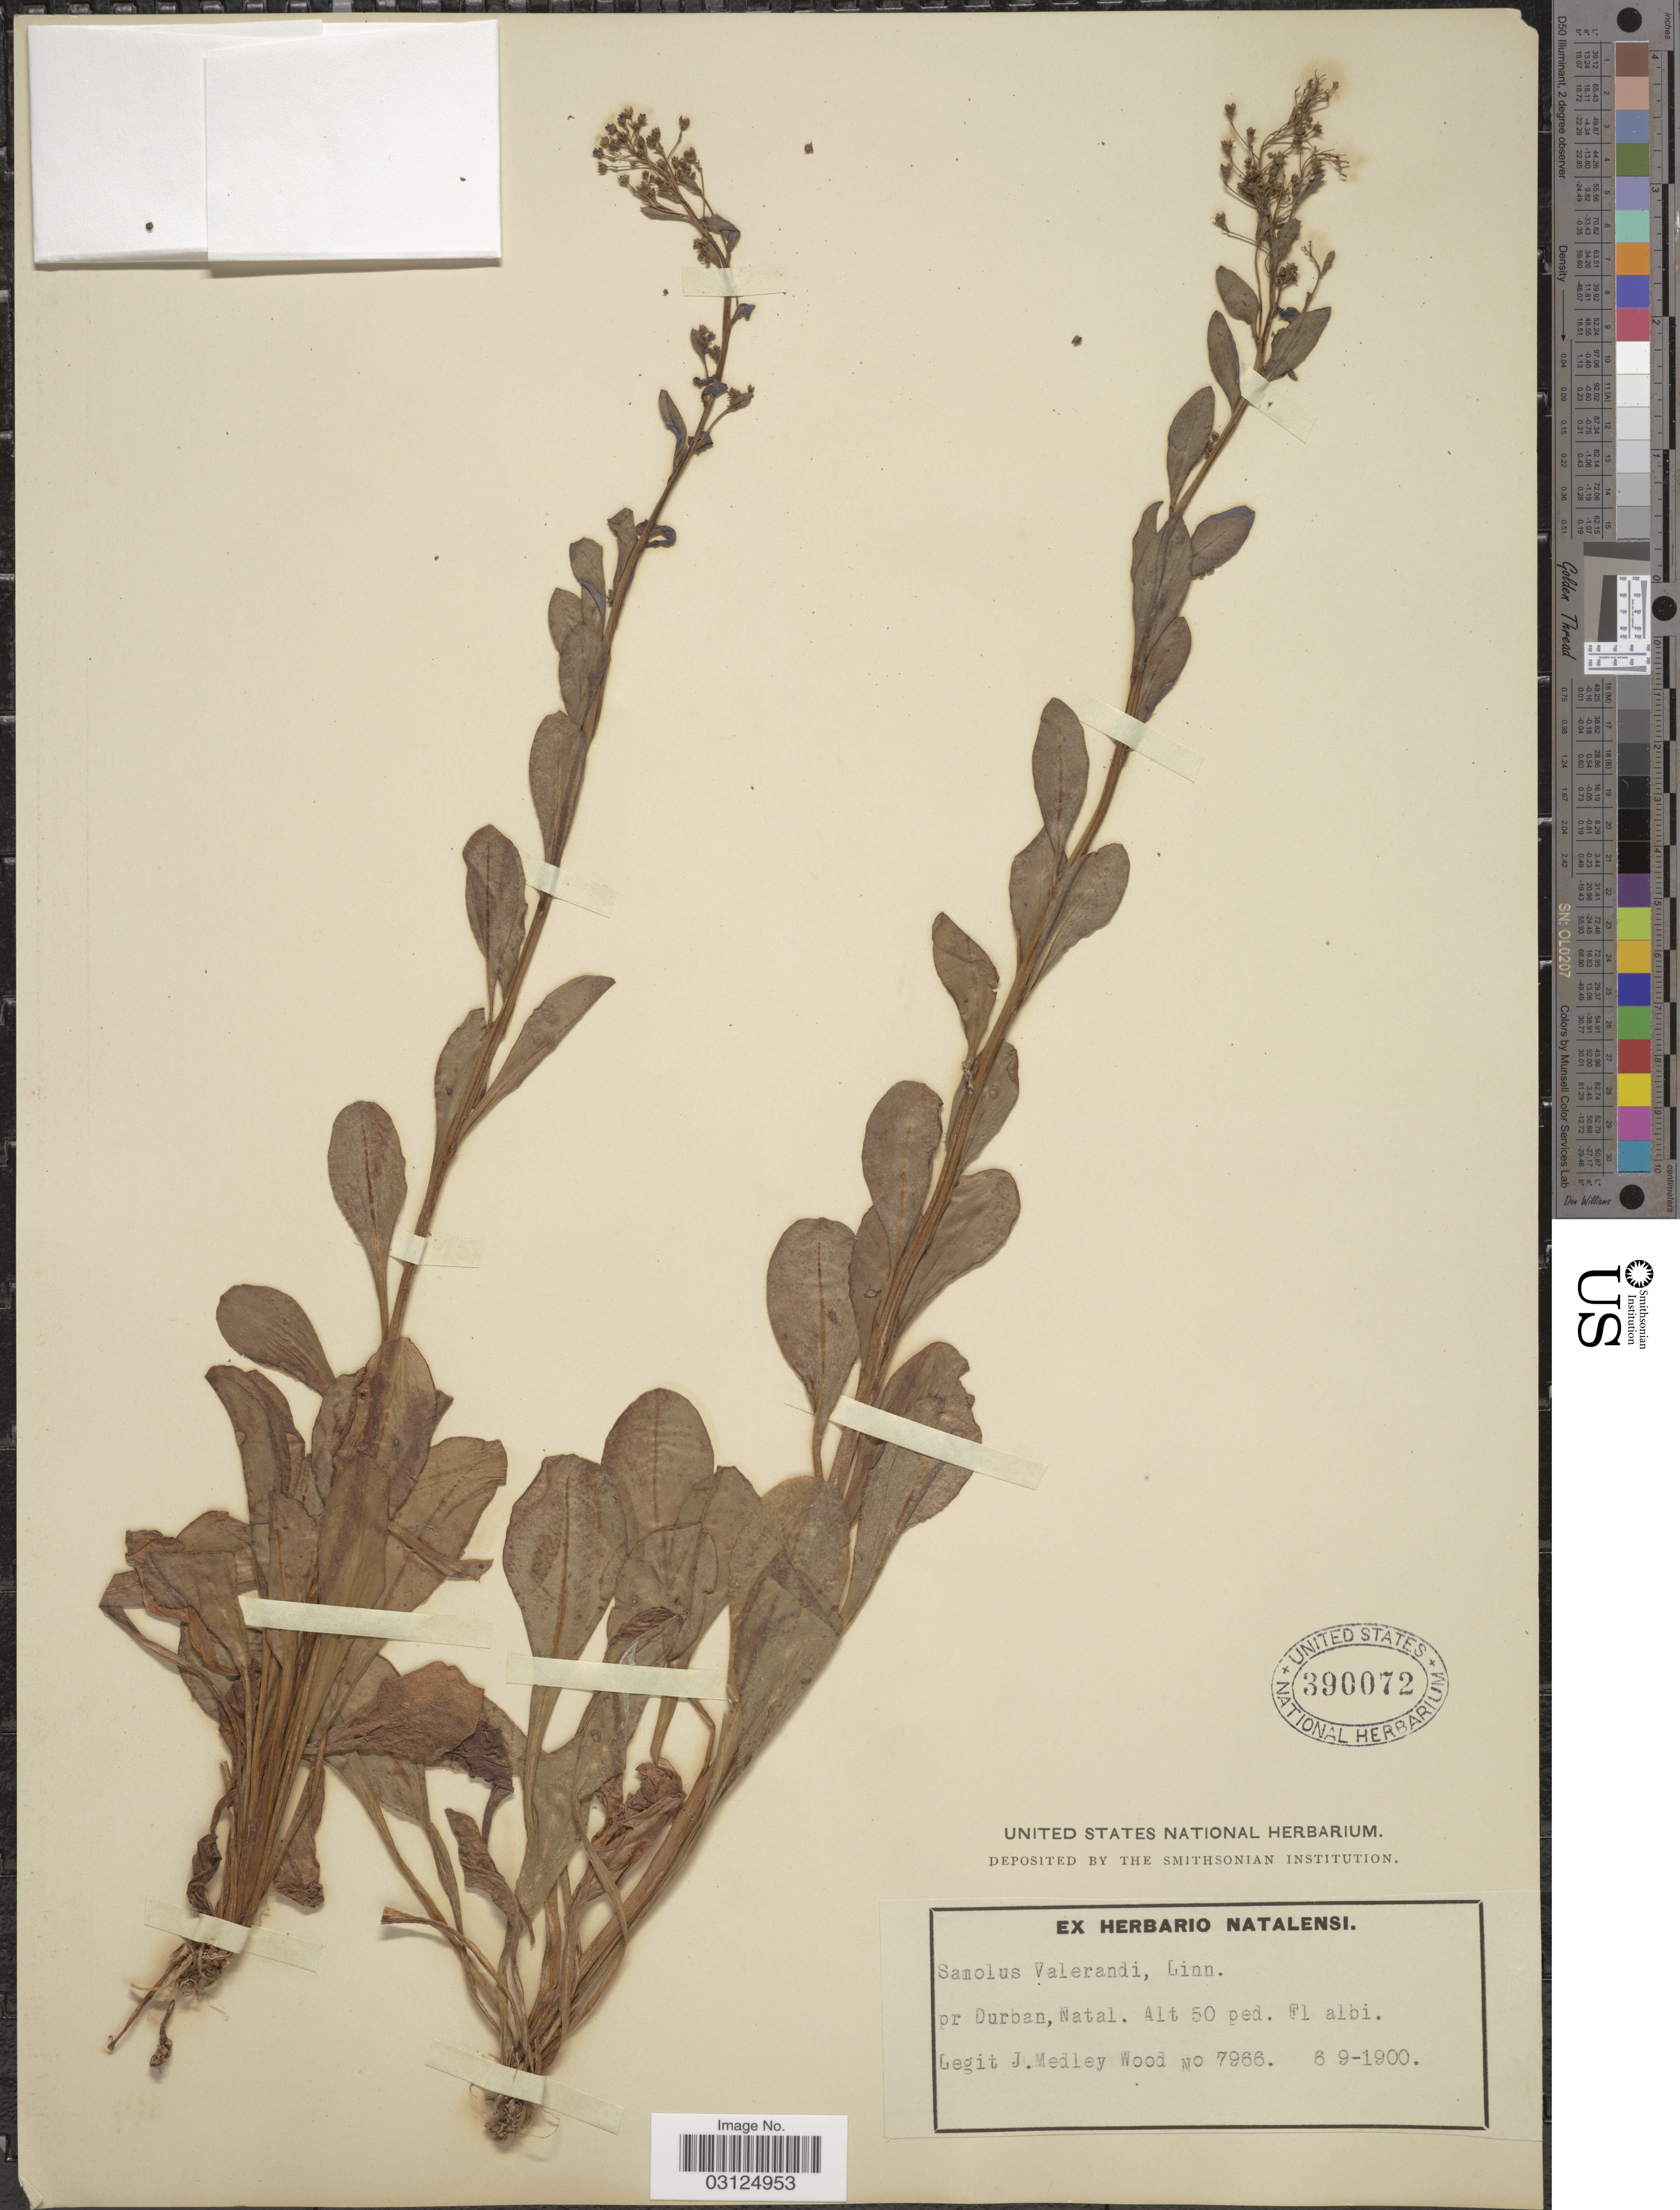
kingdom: Plantae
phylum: Tracheophyta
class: Magnoliopsida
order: Ericales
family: Primulaceae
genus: Samolus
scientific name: Samolus valerandi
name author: L.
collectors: J. Medley Wood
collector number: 7966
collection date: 1900-09-06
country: South Africa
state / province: KwaZulu-Natal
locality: Pr Durban, Natal.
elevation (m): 15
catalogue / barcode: US 390072